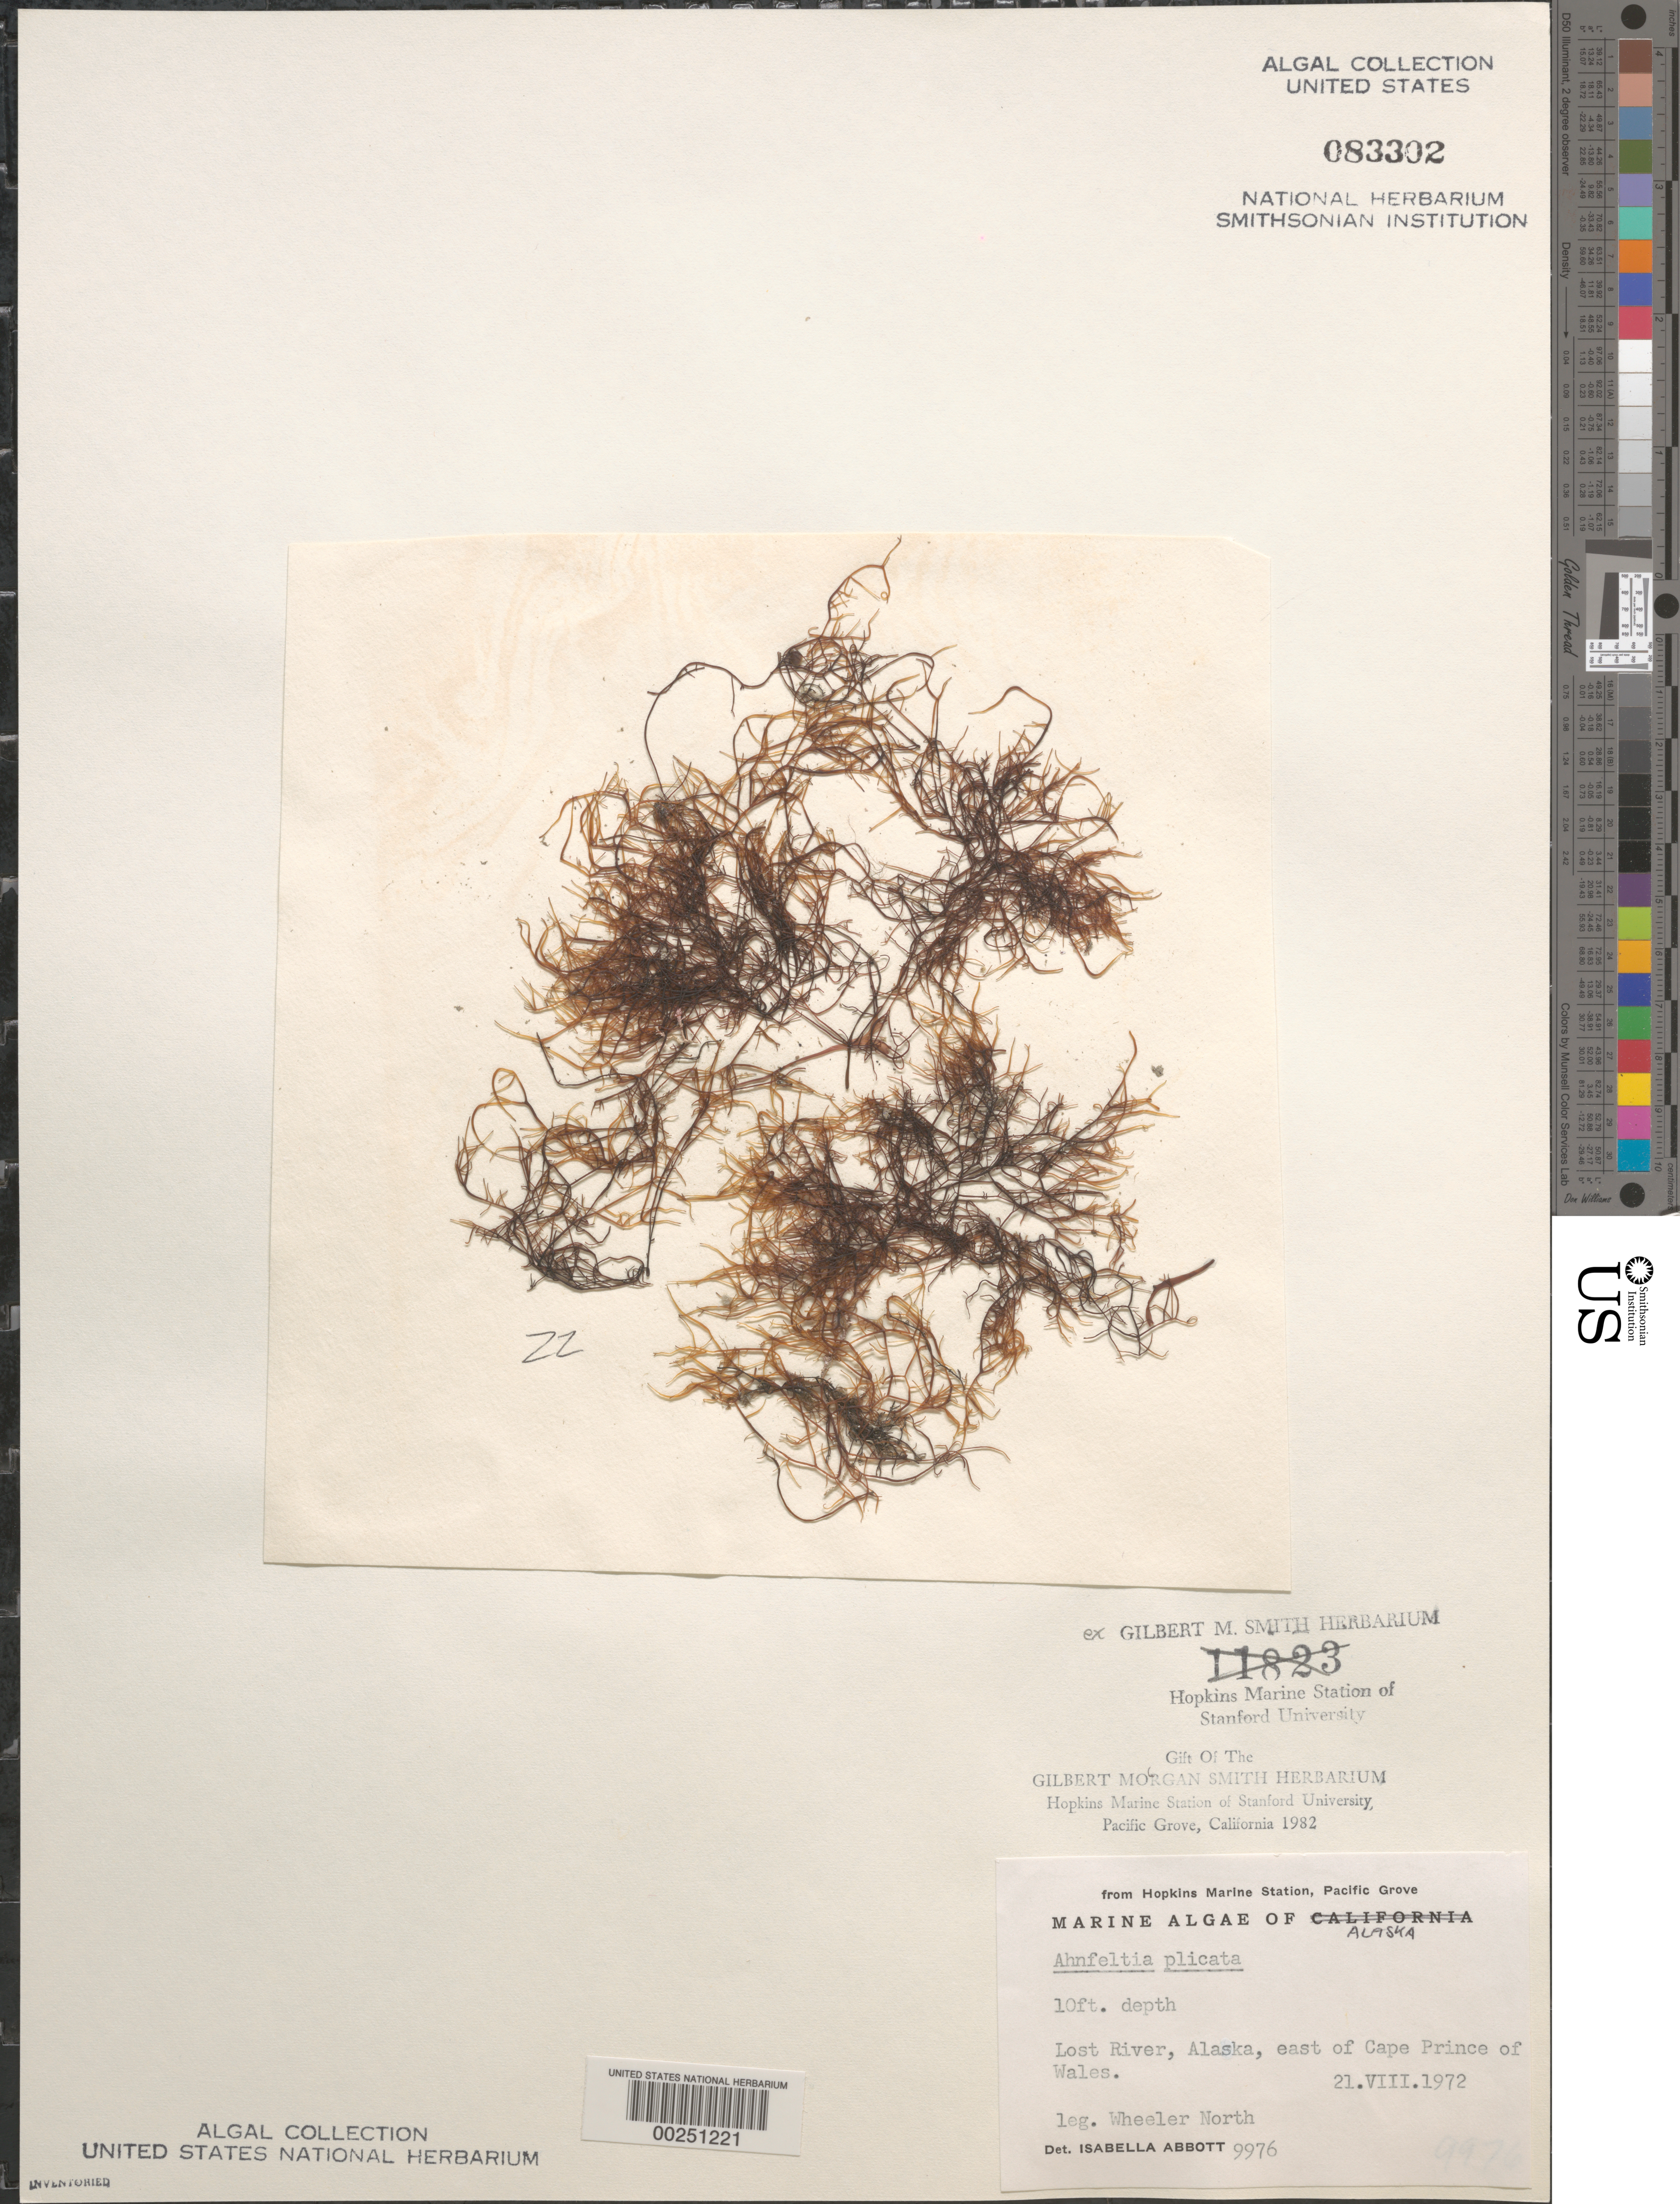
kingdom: Plantae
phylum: Rhodophyta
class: Florideophyceae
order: Ahnfeltiales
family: Ahnfeltiaceae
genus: Ahnfeltia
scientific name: Ahnfeltia plicata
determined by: Abbott, Isabella A.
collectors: W. North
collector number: IAA 9976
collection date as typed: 21 Aug 1972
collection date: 1972-08-21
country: United States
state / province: Alaska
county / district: Nome Division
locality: Lost River, east of Cape Prince of Wales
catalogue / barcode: US 83302